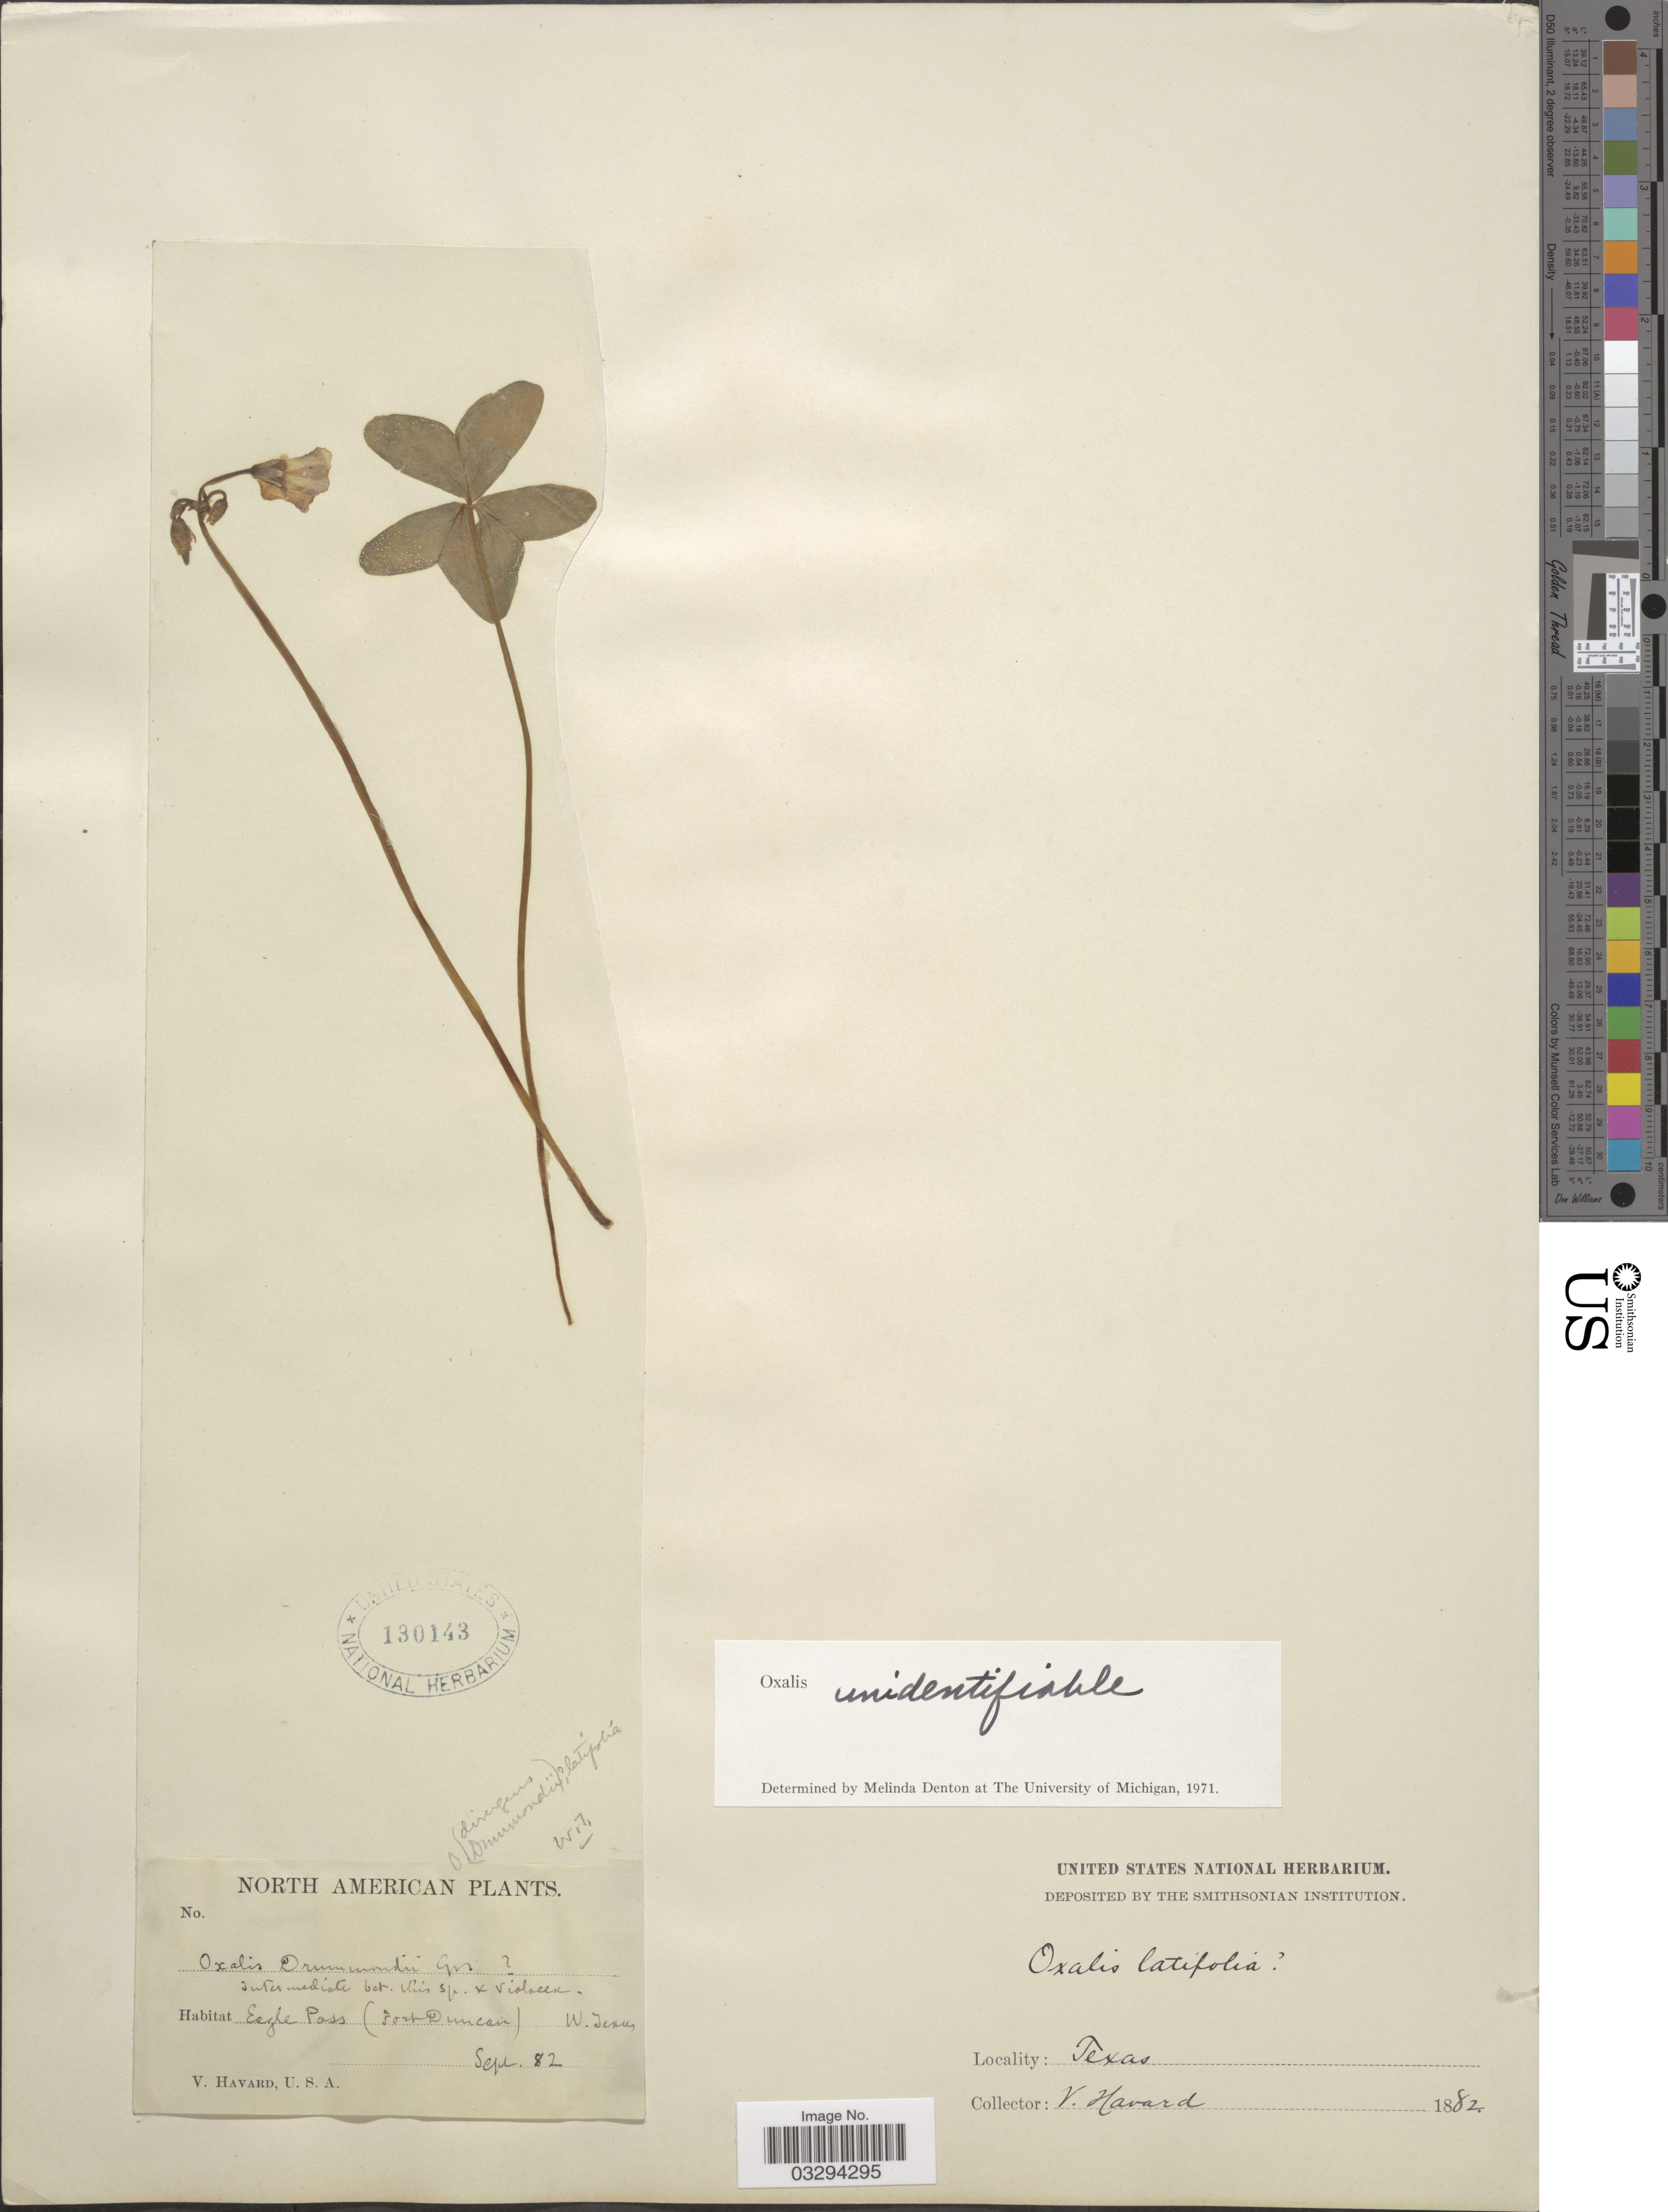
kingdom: Plantae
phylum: Tracheophyta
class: Magnoliopsida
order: Oxalidales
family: Oxalidaceae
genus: Oxalis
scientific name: Oxalis sp.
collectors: V. Havard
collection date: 1882-09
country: United States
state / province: Texas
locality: Eagle Pass (Fort Duncan). W. Texas.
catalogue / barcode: US 130143